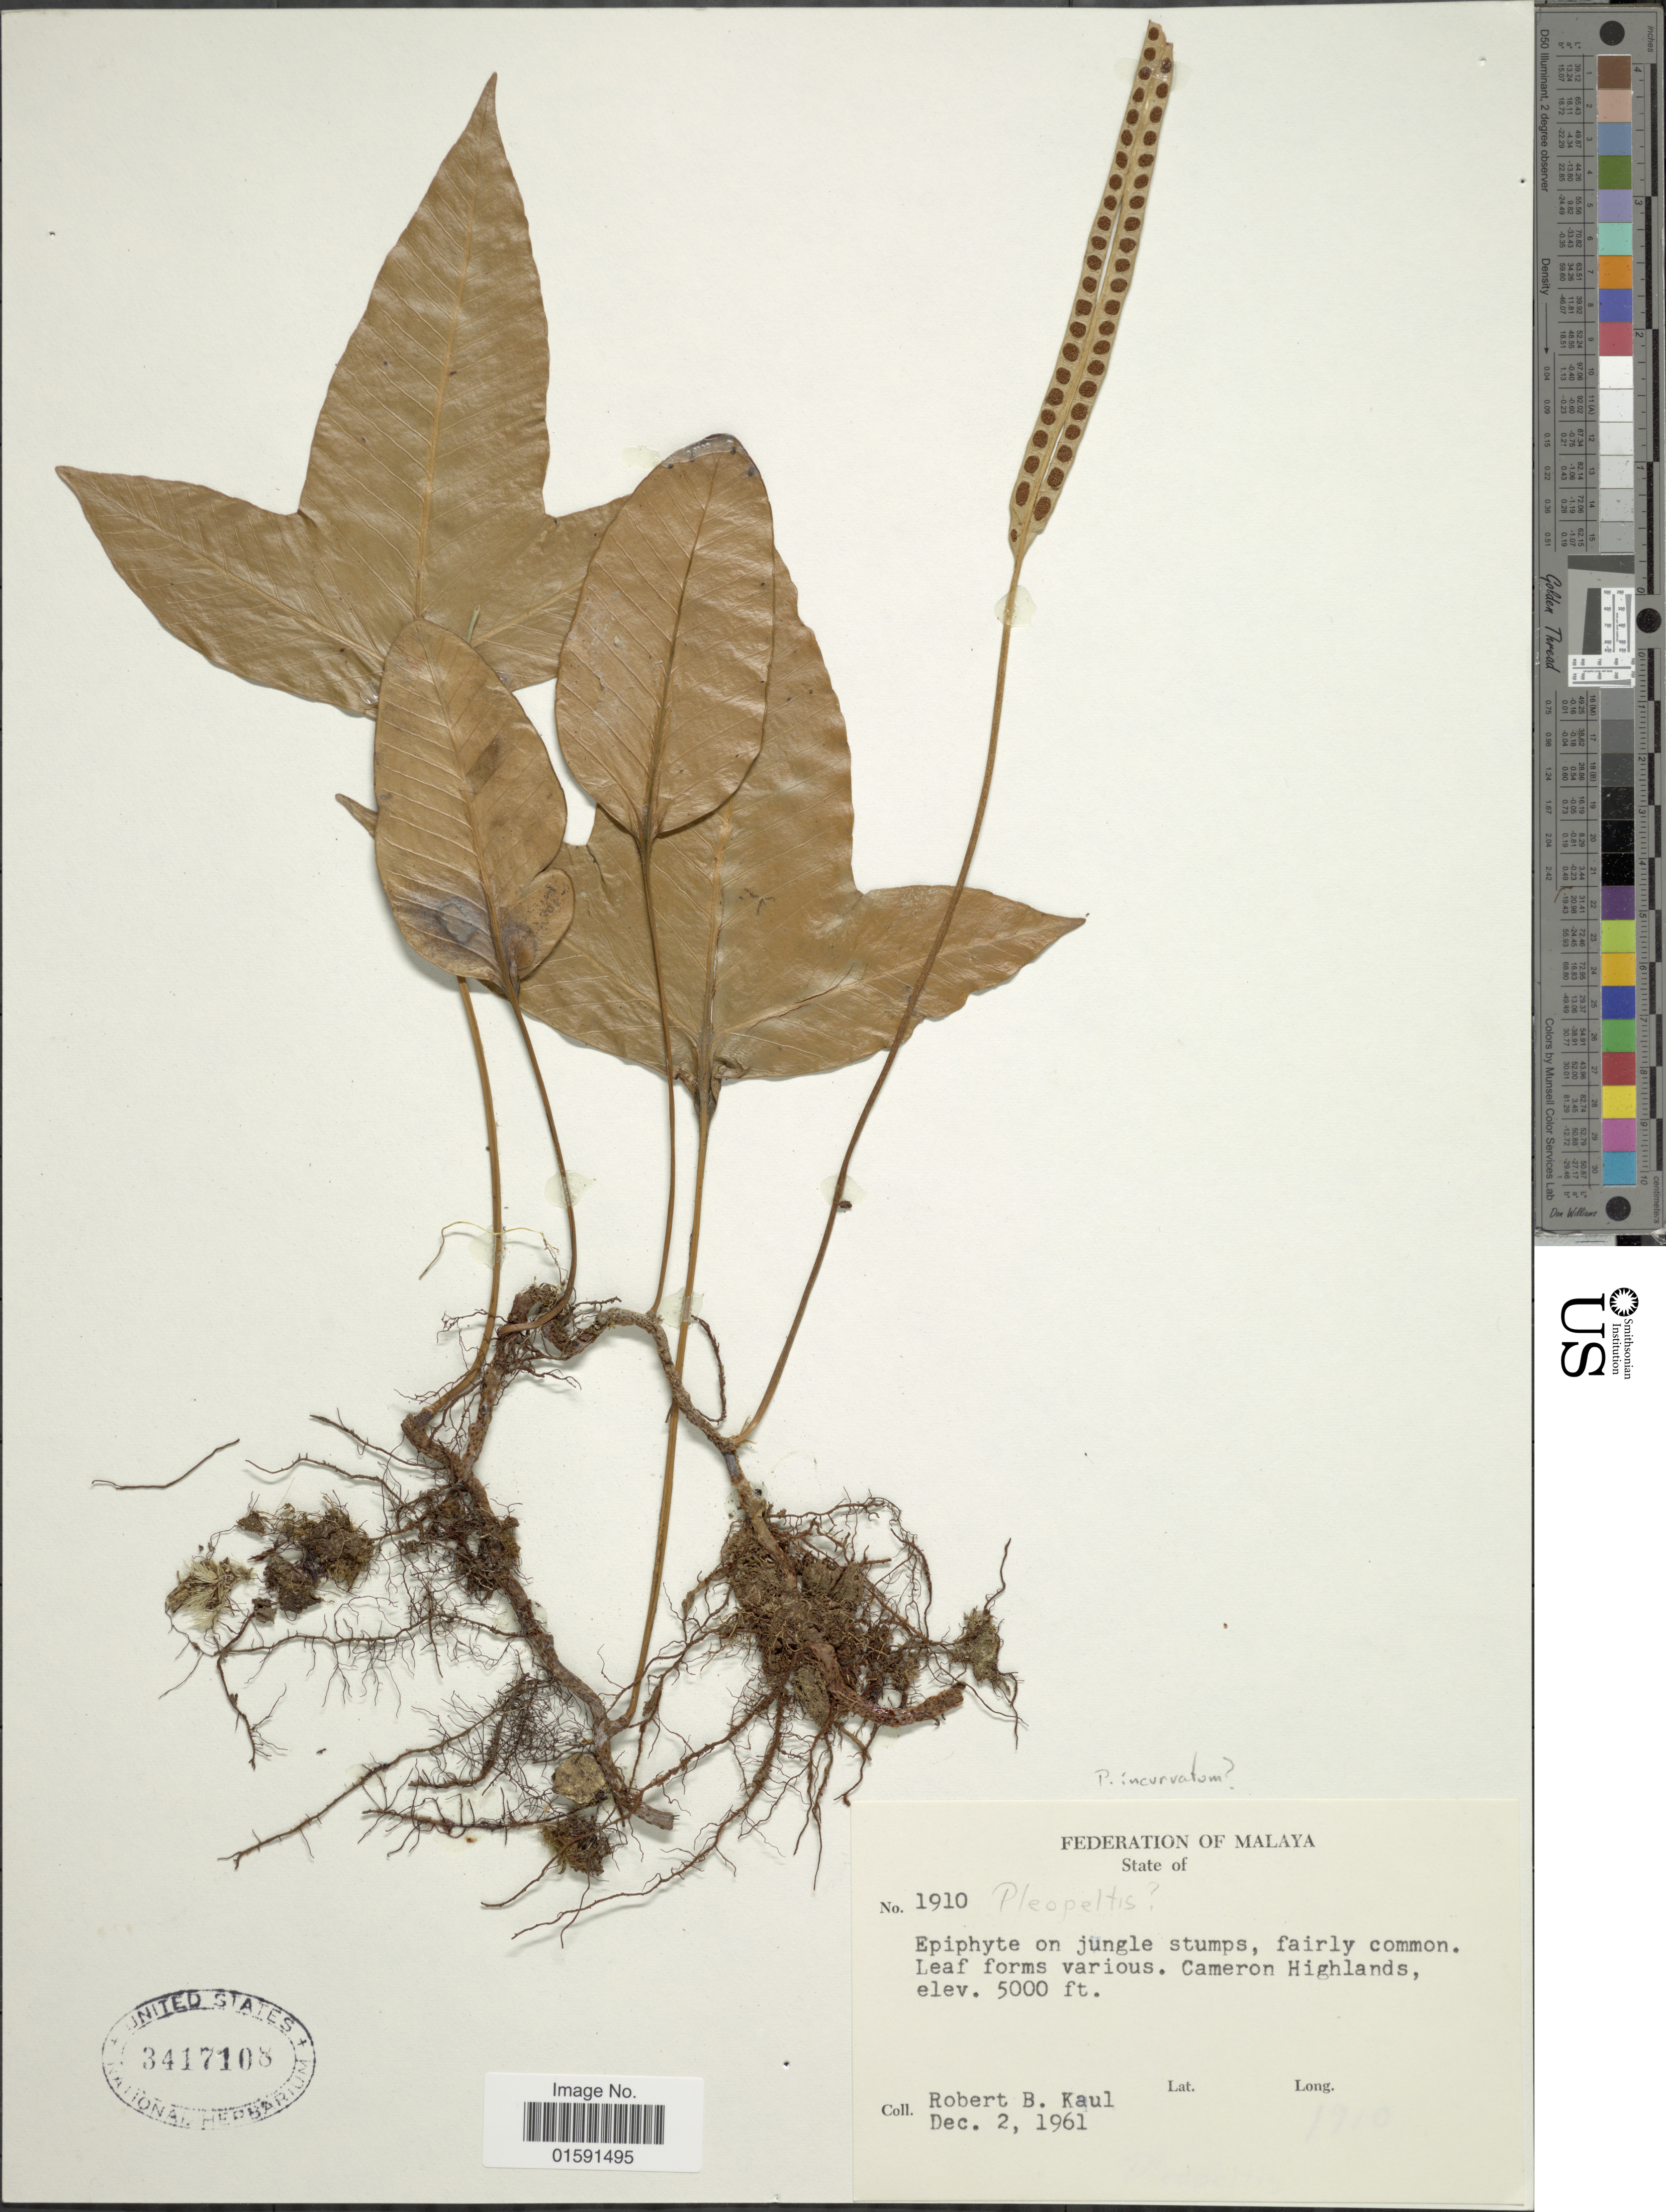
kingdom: Plantae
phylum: Tracheophyta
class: Polypodiopsida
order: Polypodiales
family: Polypodiaceae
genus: Selliguea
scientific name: Selliguea triloba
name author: (Houtt.) M.G. Price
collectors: R. Kaul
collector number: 1910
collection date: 1961-12-02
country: Malaysia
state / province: Pahang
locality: Cameron Highlands. Federation of Malaya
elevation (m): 1524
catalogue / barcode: US 3417109